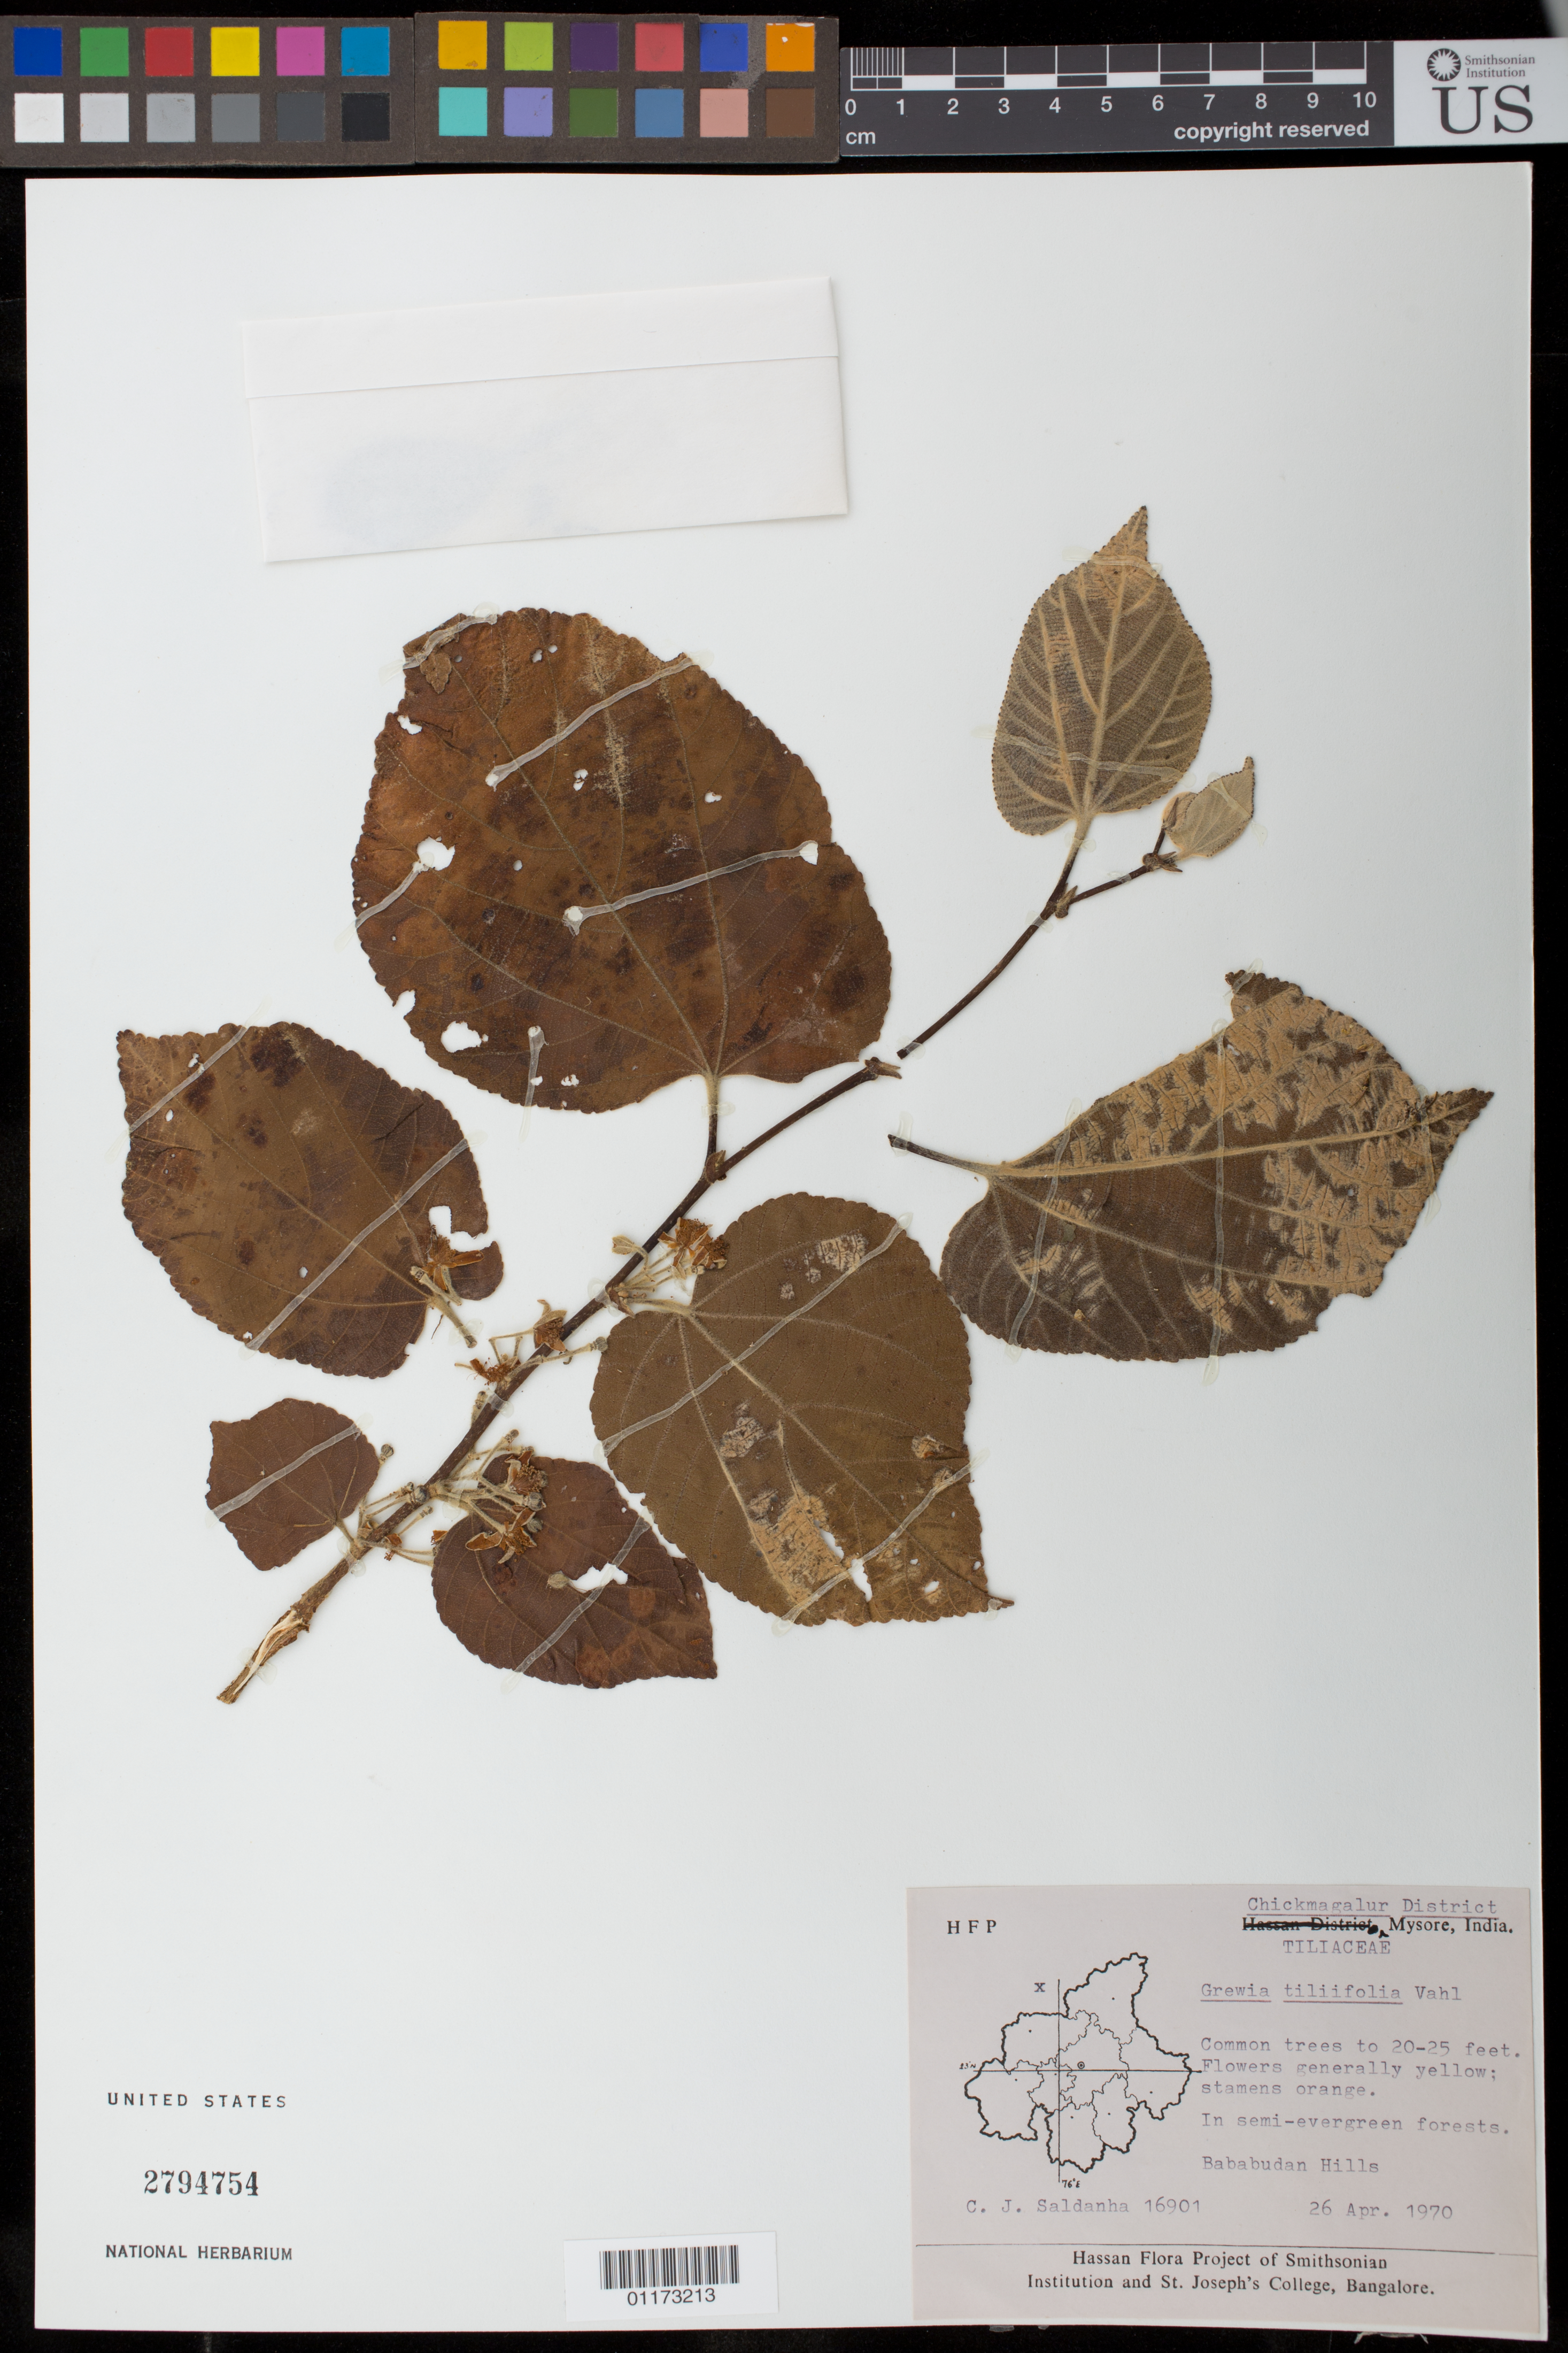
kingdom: Plantae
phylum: Tracheophyta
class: Magnoliopsida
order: Malvales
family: Malvaceae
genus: Grewia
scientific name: Grewia tiliifolia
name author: Vahl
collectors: C. J. Saldanha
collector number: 16901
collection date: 1970-04-26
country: India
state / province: Karnataka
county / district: Mysore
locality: Bababudan Hills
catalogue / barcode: US 2794754